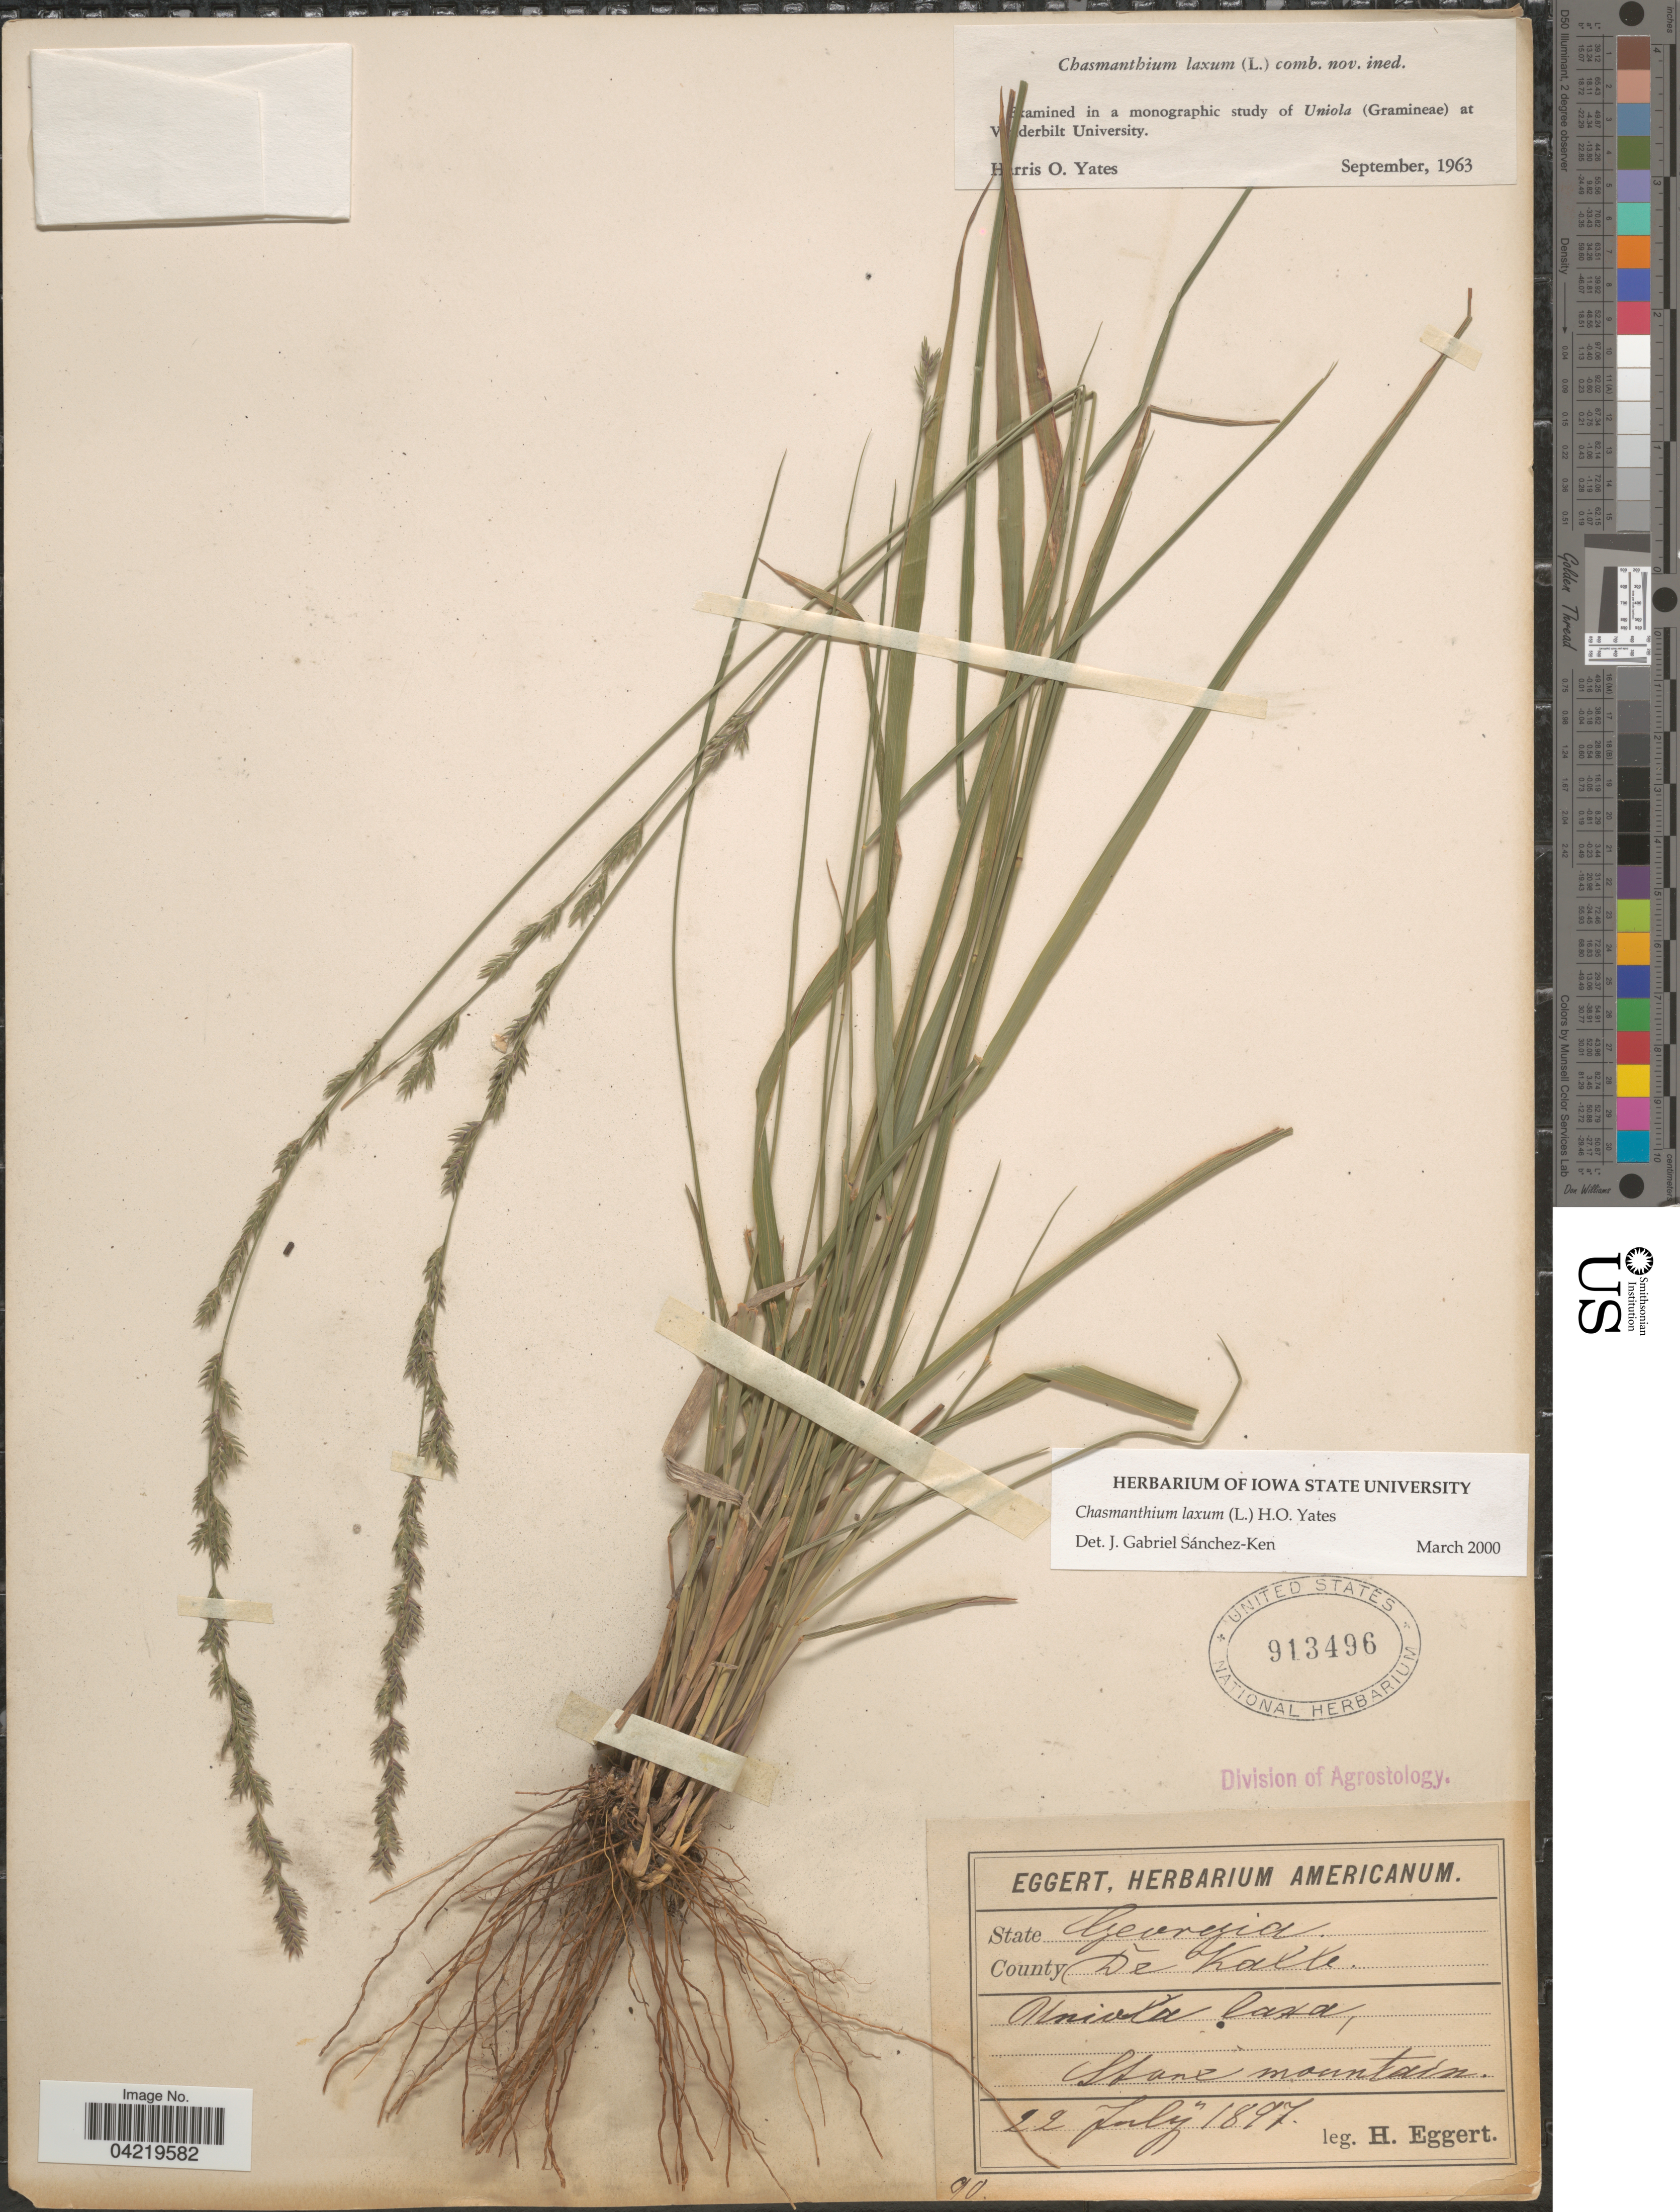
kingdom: Plantae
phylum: Tracheophyta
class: Liliopsida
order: Poales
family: Poaceae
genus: Chasmanthium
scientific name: Chasmanthium laxum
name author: (L.) H.O. Yates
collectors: H. Eggert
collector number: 90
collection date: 1897-07-22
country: United States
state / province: Georgia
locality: County De Kalb. Stone mountain.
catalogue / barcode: US 913496